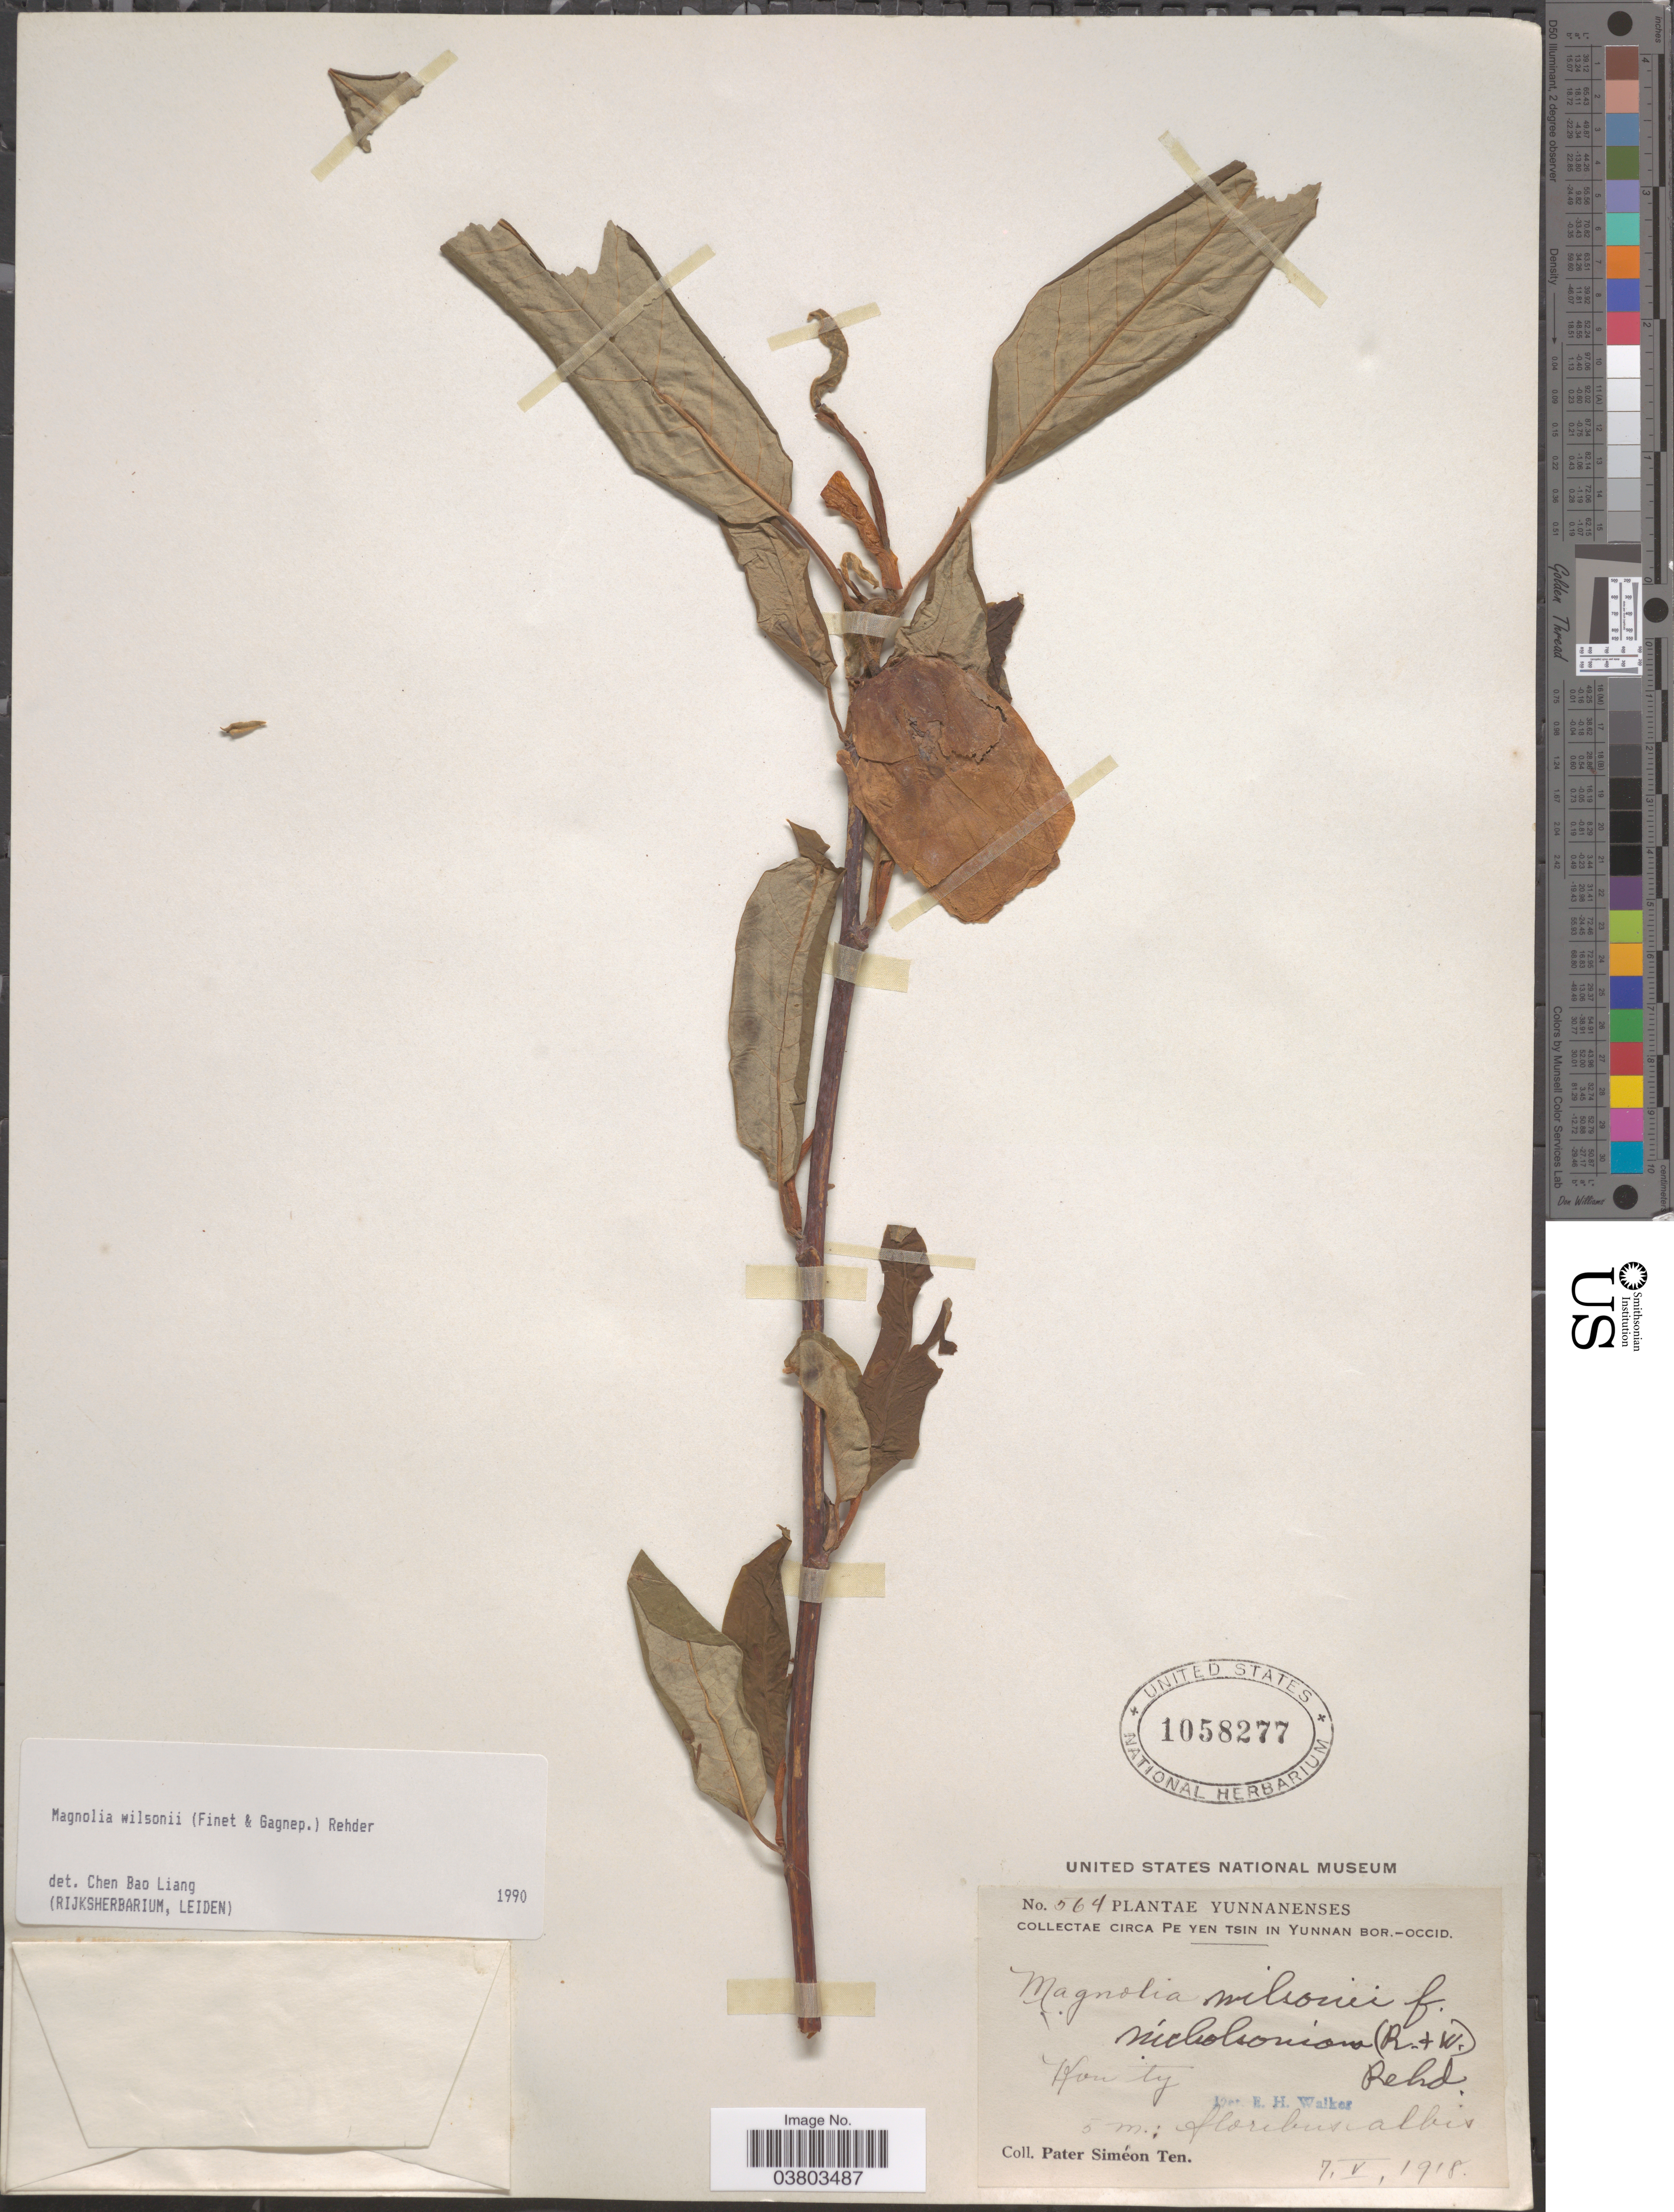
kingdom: Plantae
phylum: Tracheophyta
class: Magnoliopsida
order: Magnoliales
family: Magnoliaceae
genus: Magnolia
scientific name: Magnolia wilsonii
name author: (Finet & Gagnep.) Rehder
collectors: P. S. Ten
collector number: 564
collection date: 1918-05-07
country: China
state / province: Yunnan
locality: Circa Pe Yen Tsin in Yunnan Bor.-Occid. Kou Ty.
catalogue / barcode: US 1058277